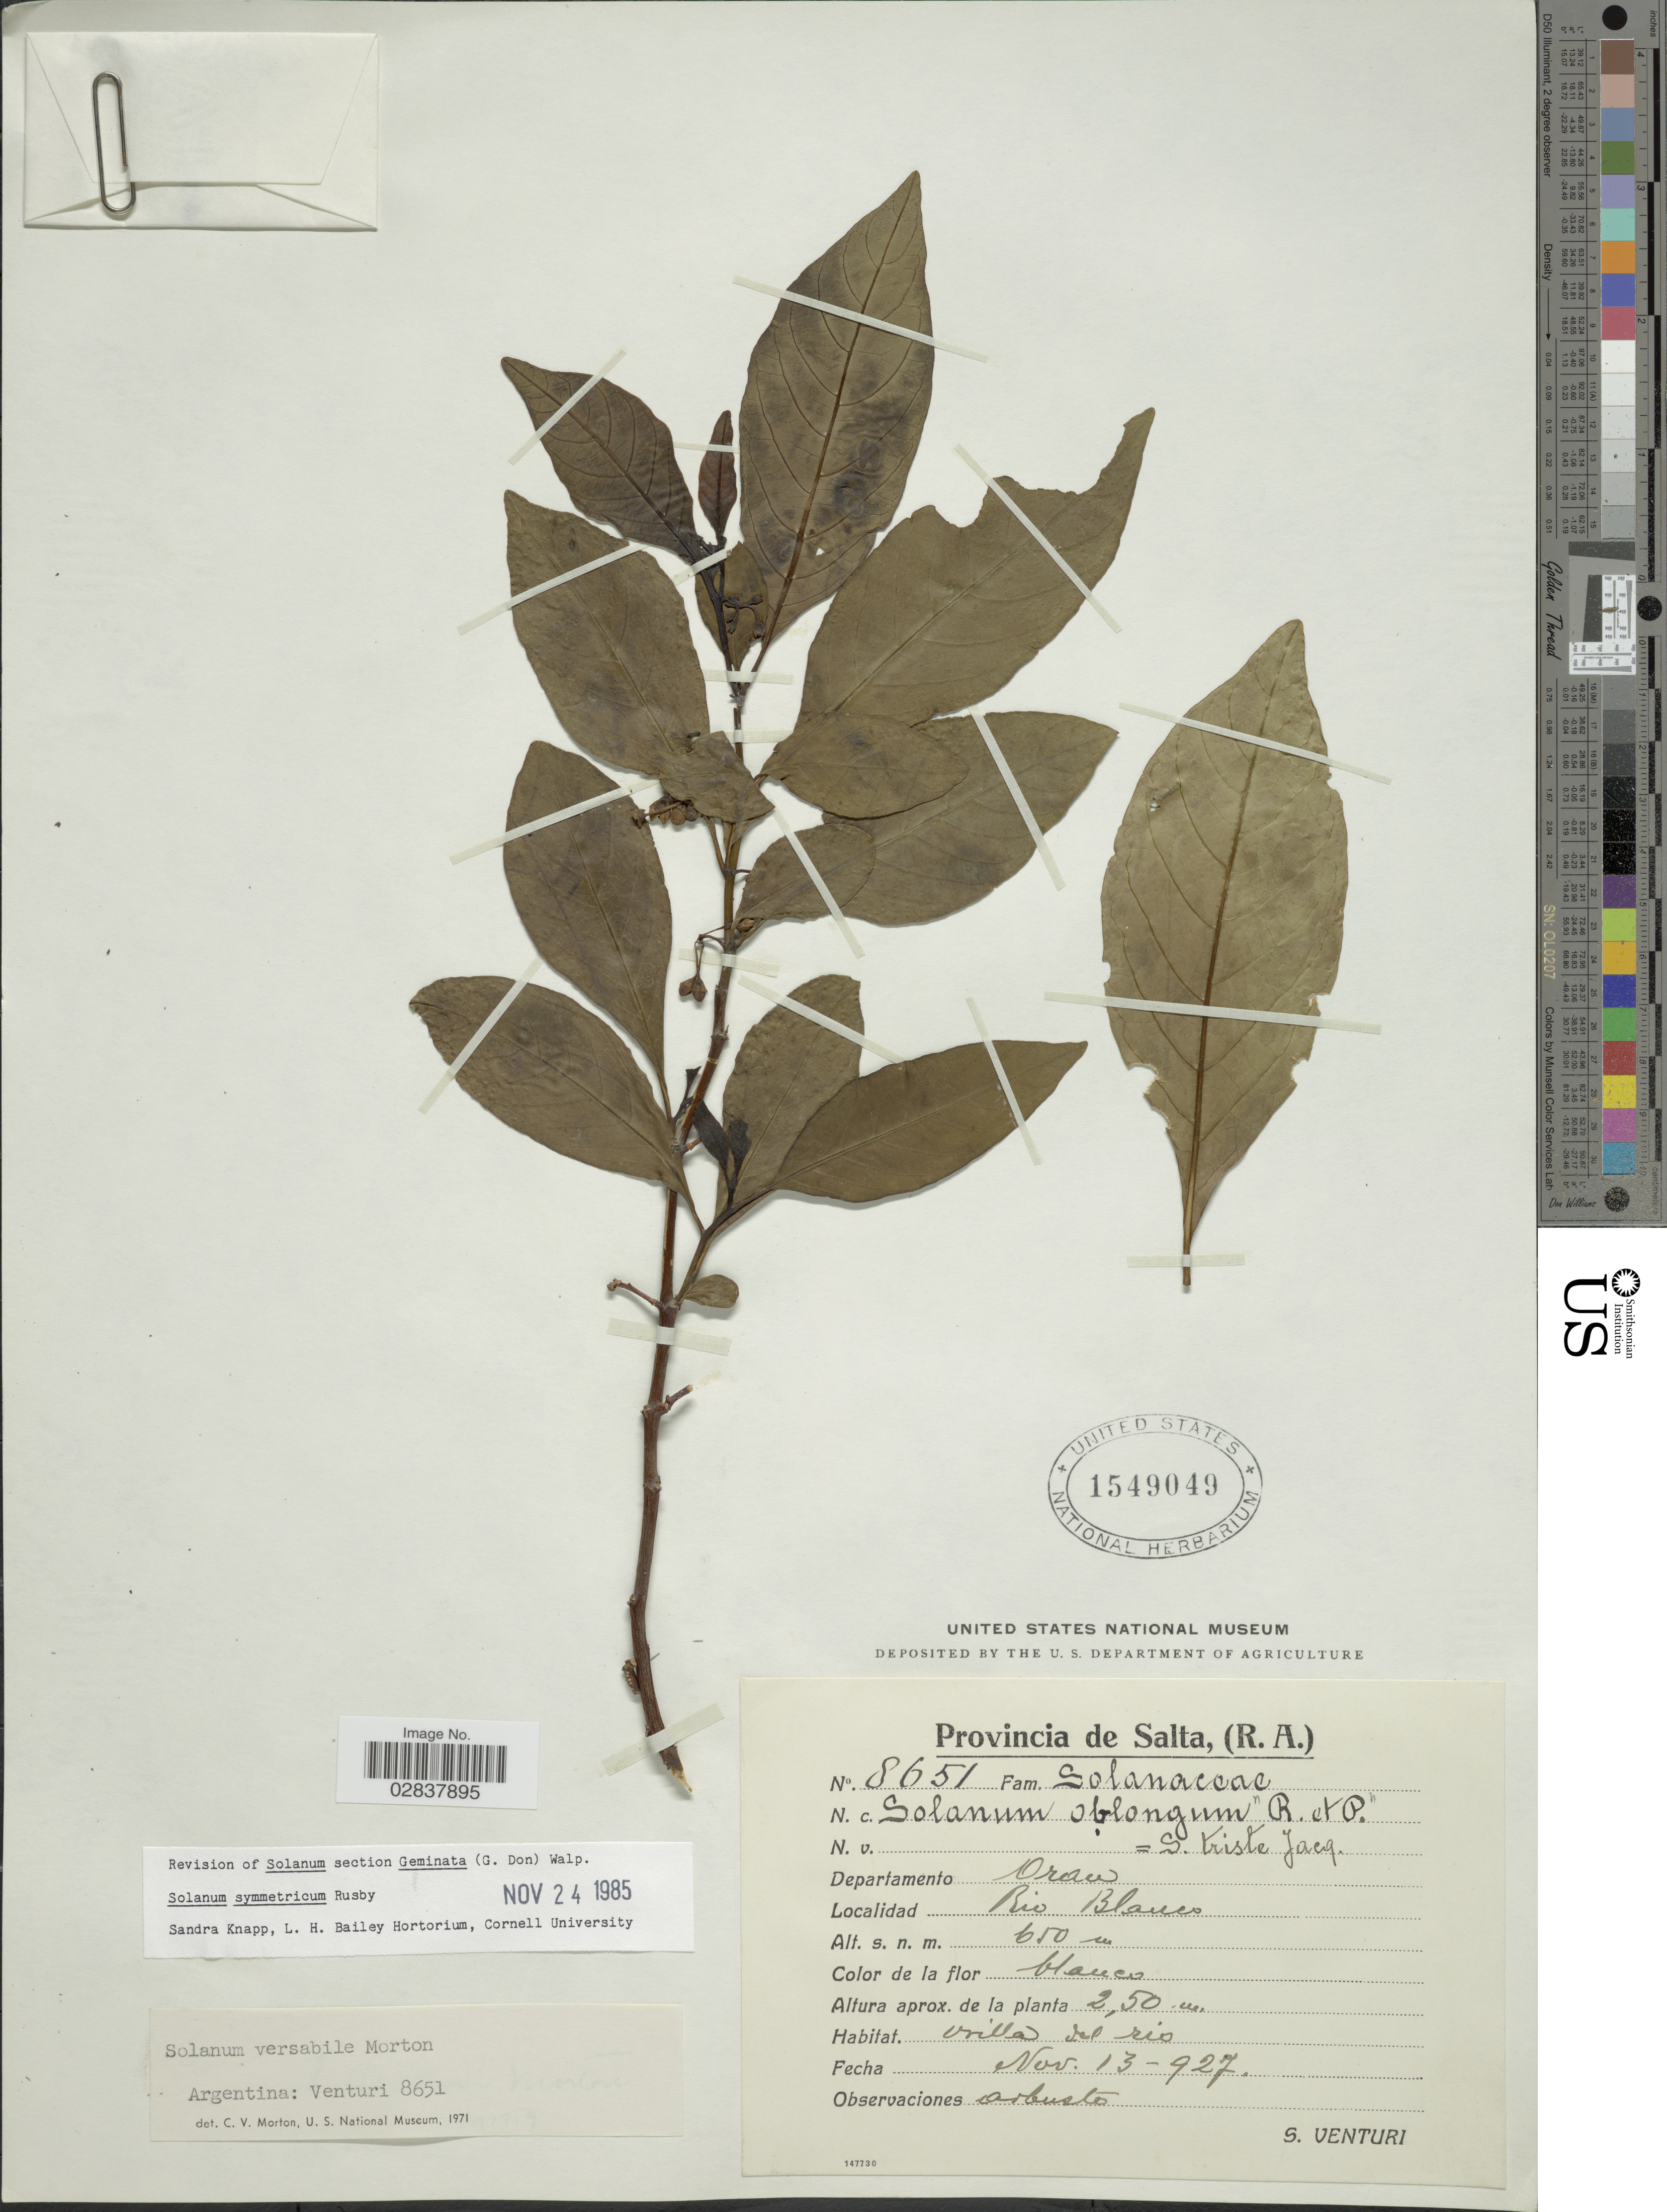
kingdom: Plantae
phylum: Tracheophyta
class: Magnoliopsida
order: Solanales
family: Solanaceae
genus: Solanum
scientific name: Solanum symmetricum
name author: Rusby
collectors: S. Venturi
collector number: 8651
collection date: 1927-11-13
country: Argentina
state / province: Salta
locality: (R.A.) Departament Oran, Rio Blanco.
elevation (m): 650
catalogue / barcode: US 1549049